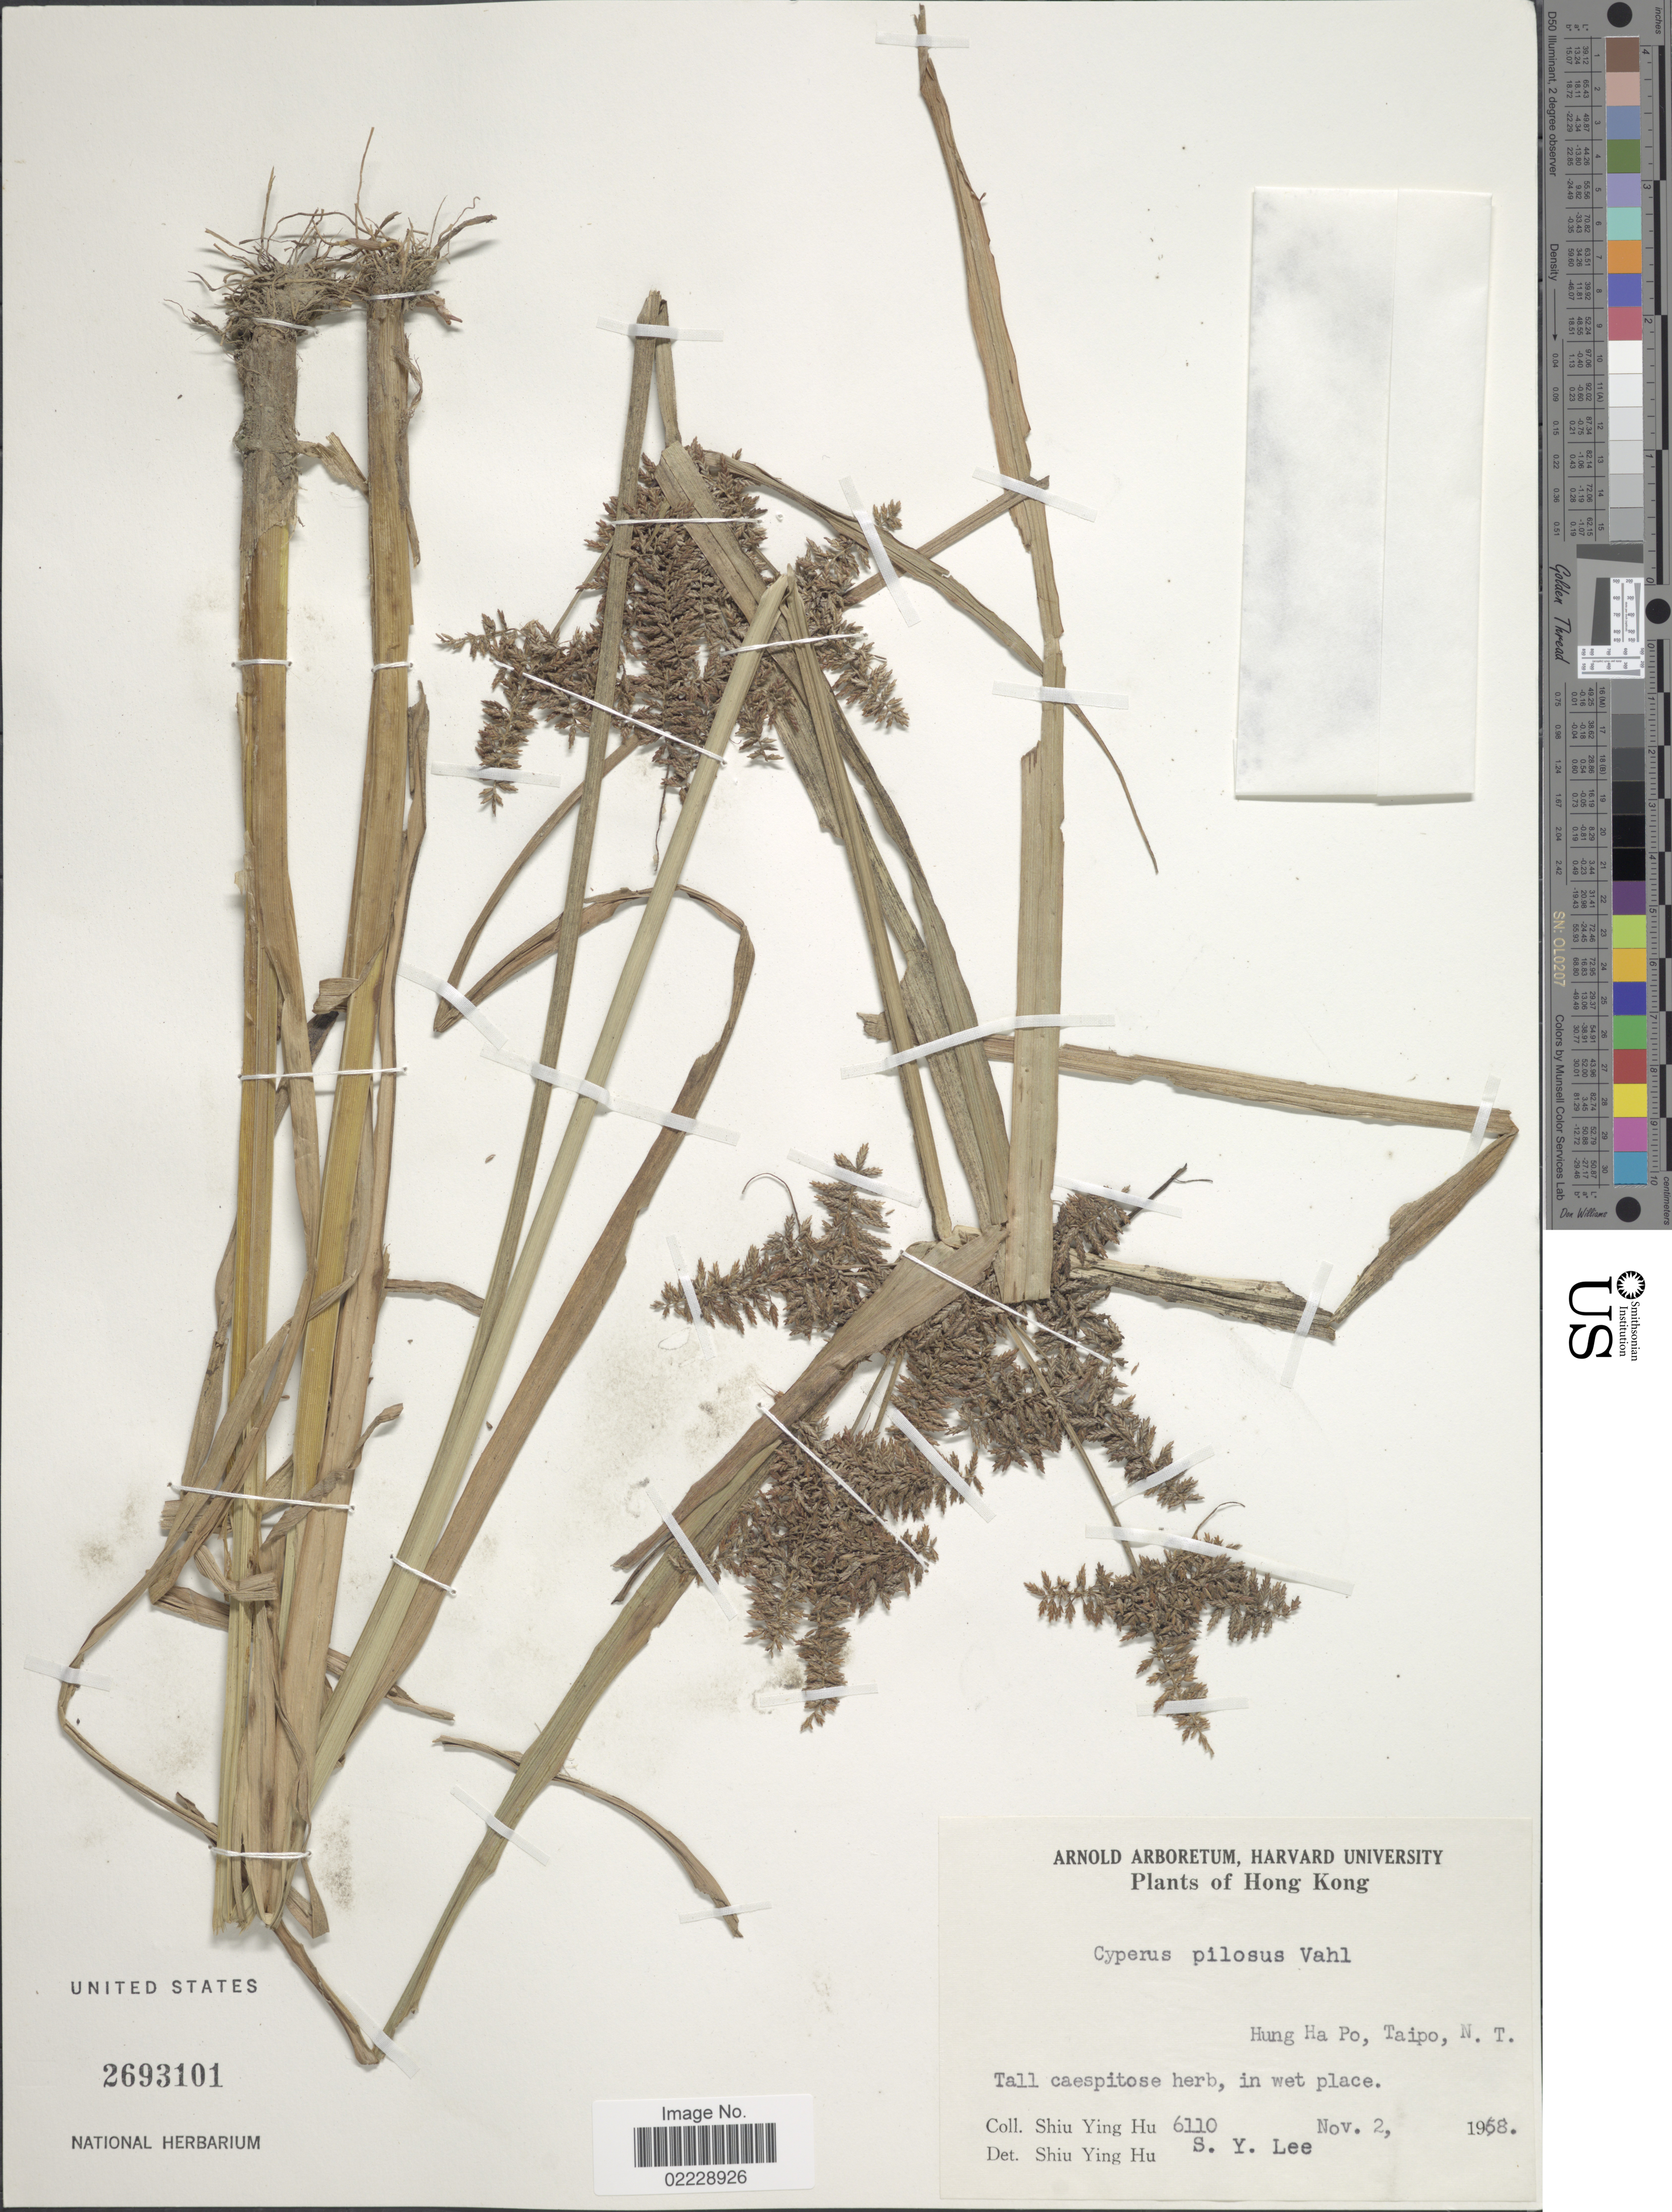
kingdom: Plantae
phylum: Tracheophyta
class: Liliopsida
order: Poales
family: Cyperaceae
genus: Cyperus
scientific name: Cyperus pilosus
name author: Vahl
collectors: S. Y. Hu & S. Lee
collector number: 6110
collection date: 1958-11-02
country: China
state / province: Hong Kong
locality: Hung Ha Po, Taipo, N.T.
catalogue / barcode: US 2693101